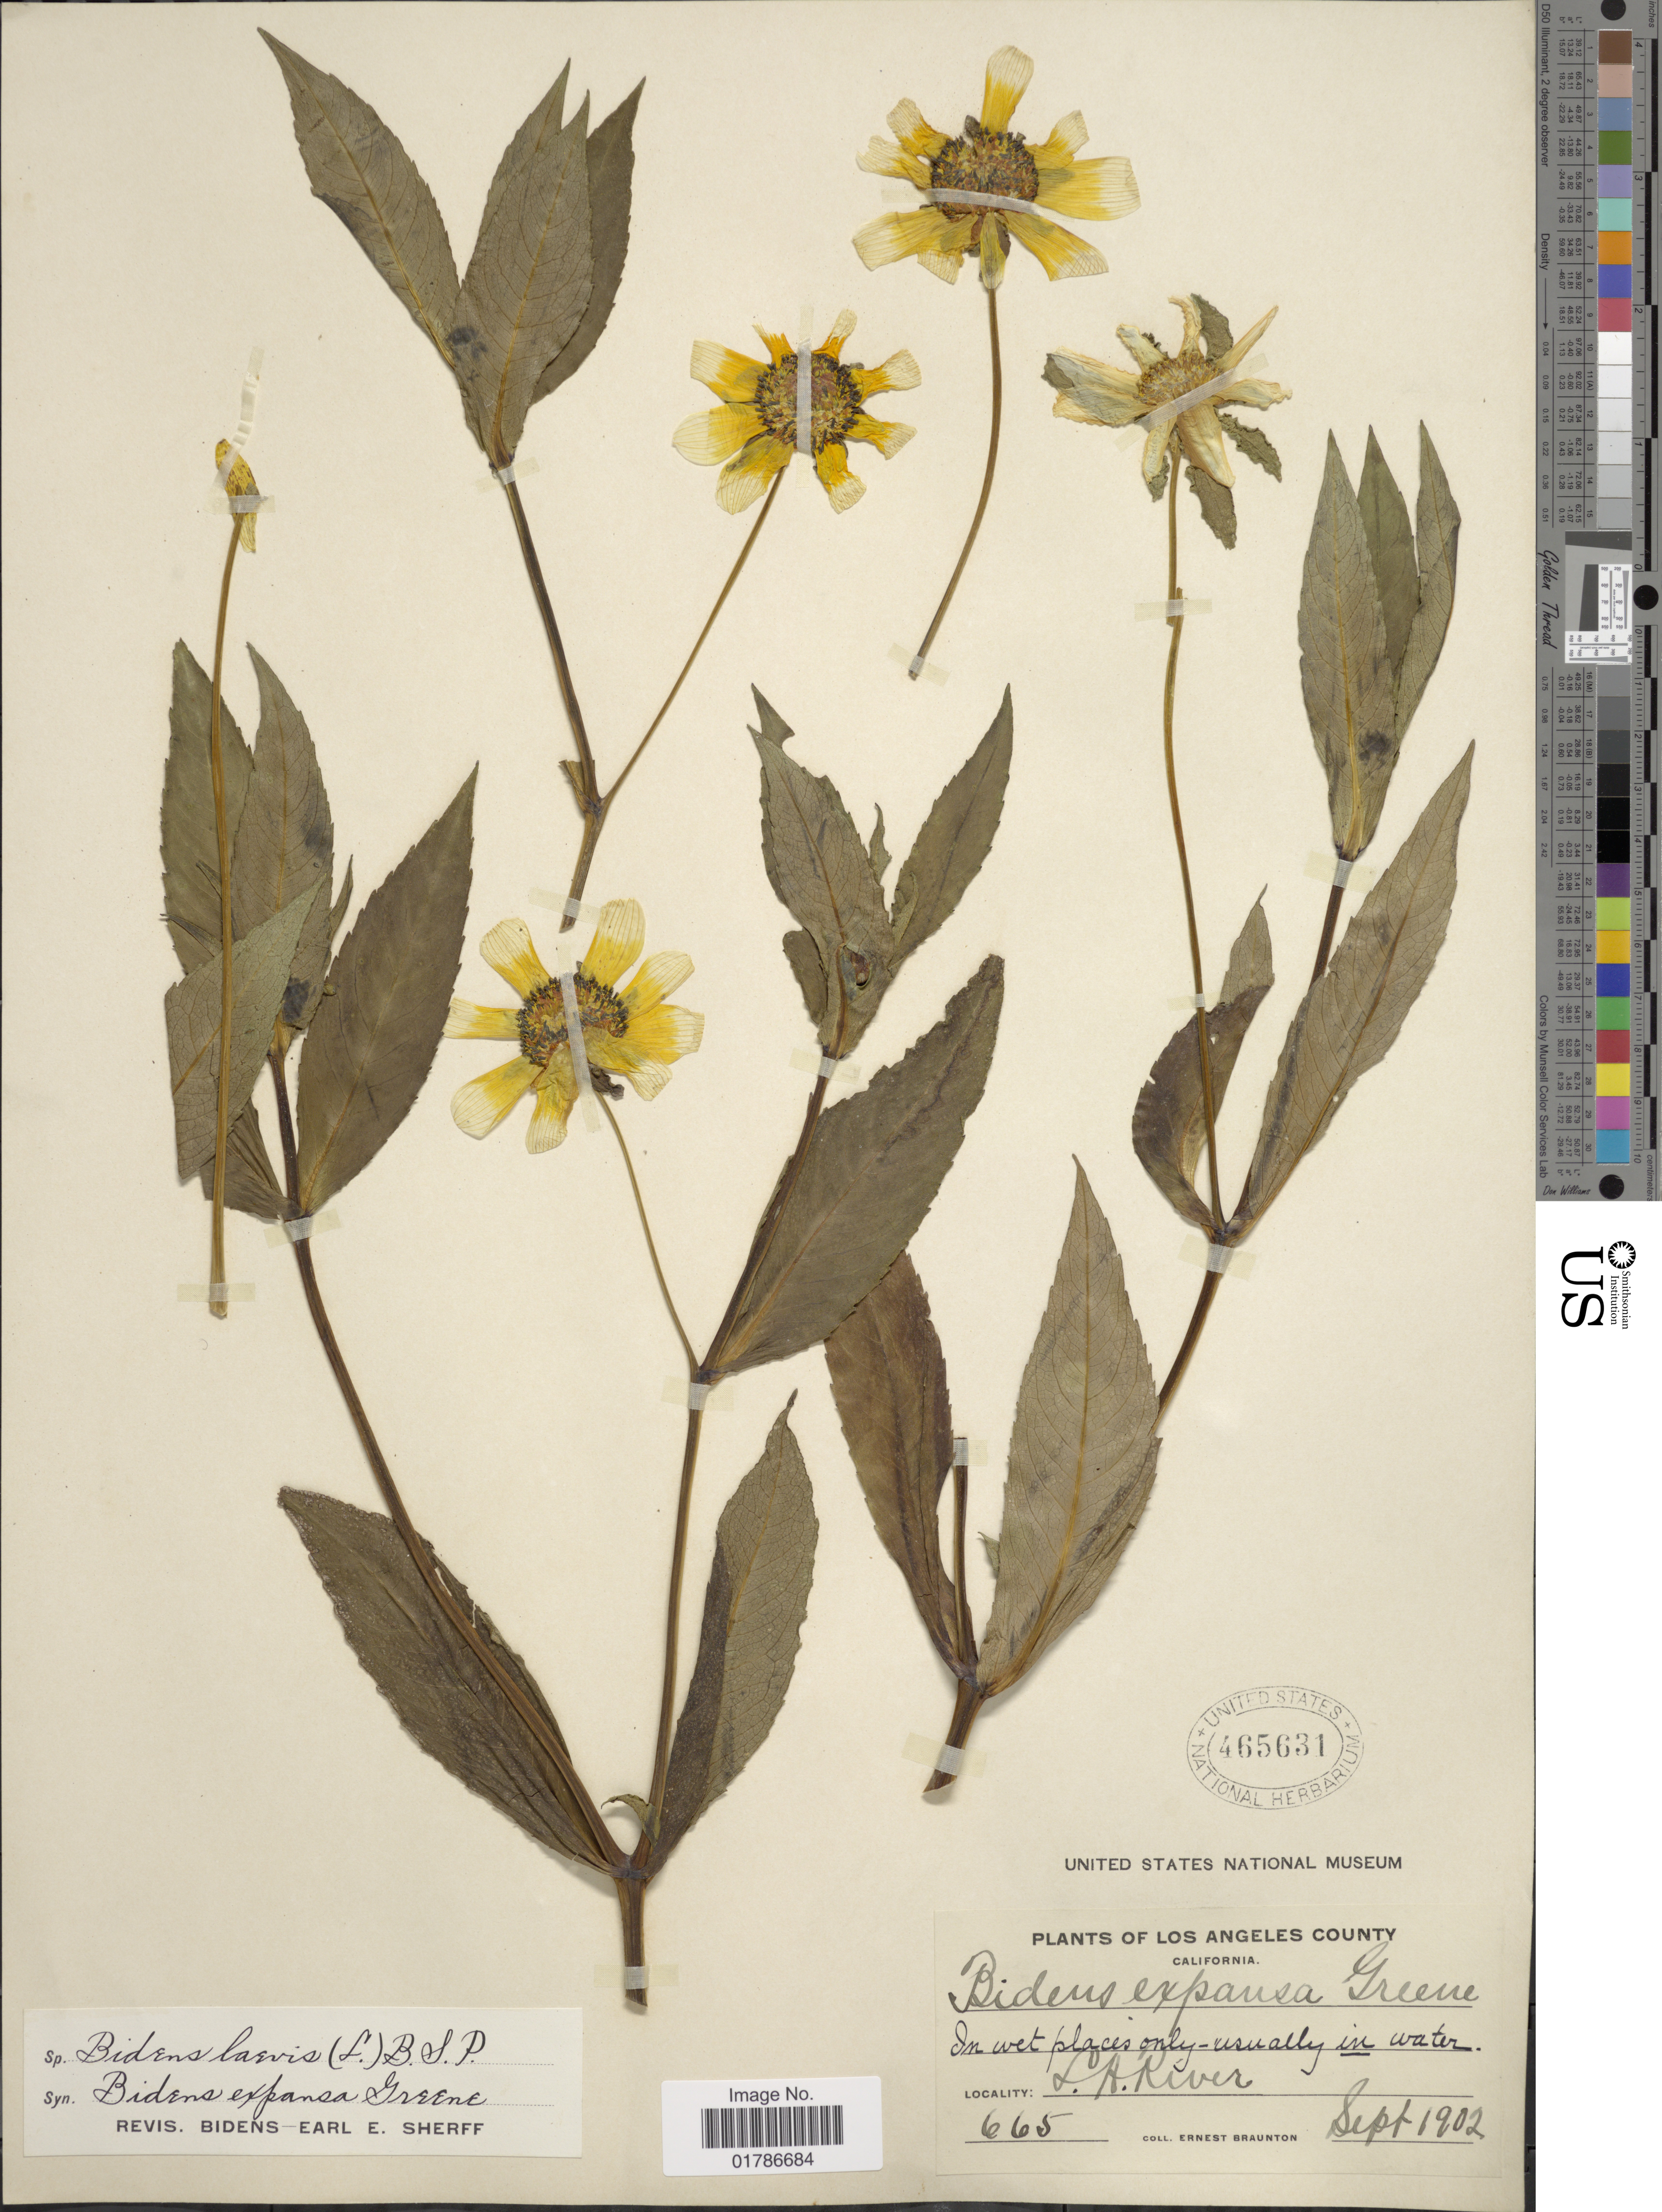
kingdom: Plantae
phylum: Tracheophyta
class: Magnoliopsida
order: Asterales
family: Asteraceae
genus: Bidens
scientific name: Bidens laevis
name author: (L.) Britton, Stearns & Poggenb.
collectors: E. Braunton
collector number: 665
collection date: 1902-09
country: United States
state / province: California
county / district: Los Angeles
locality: Los Angeles County, L. A. River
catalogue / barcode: US 465631